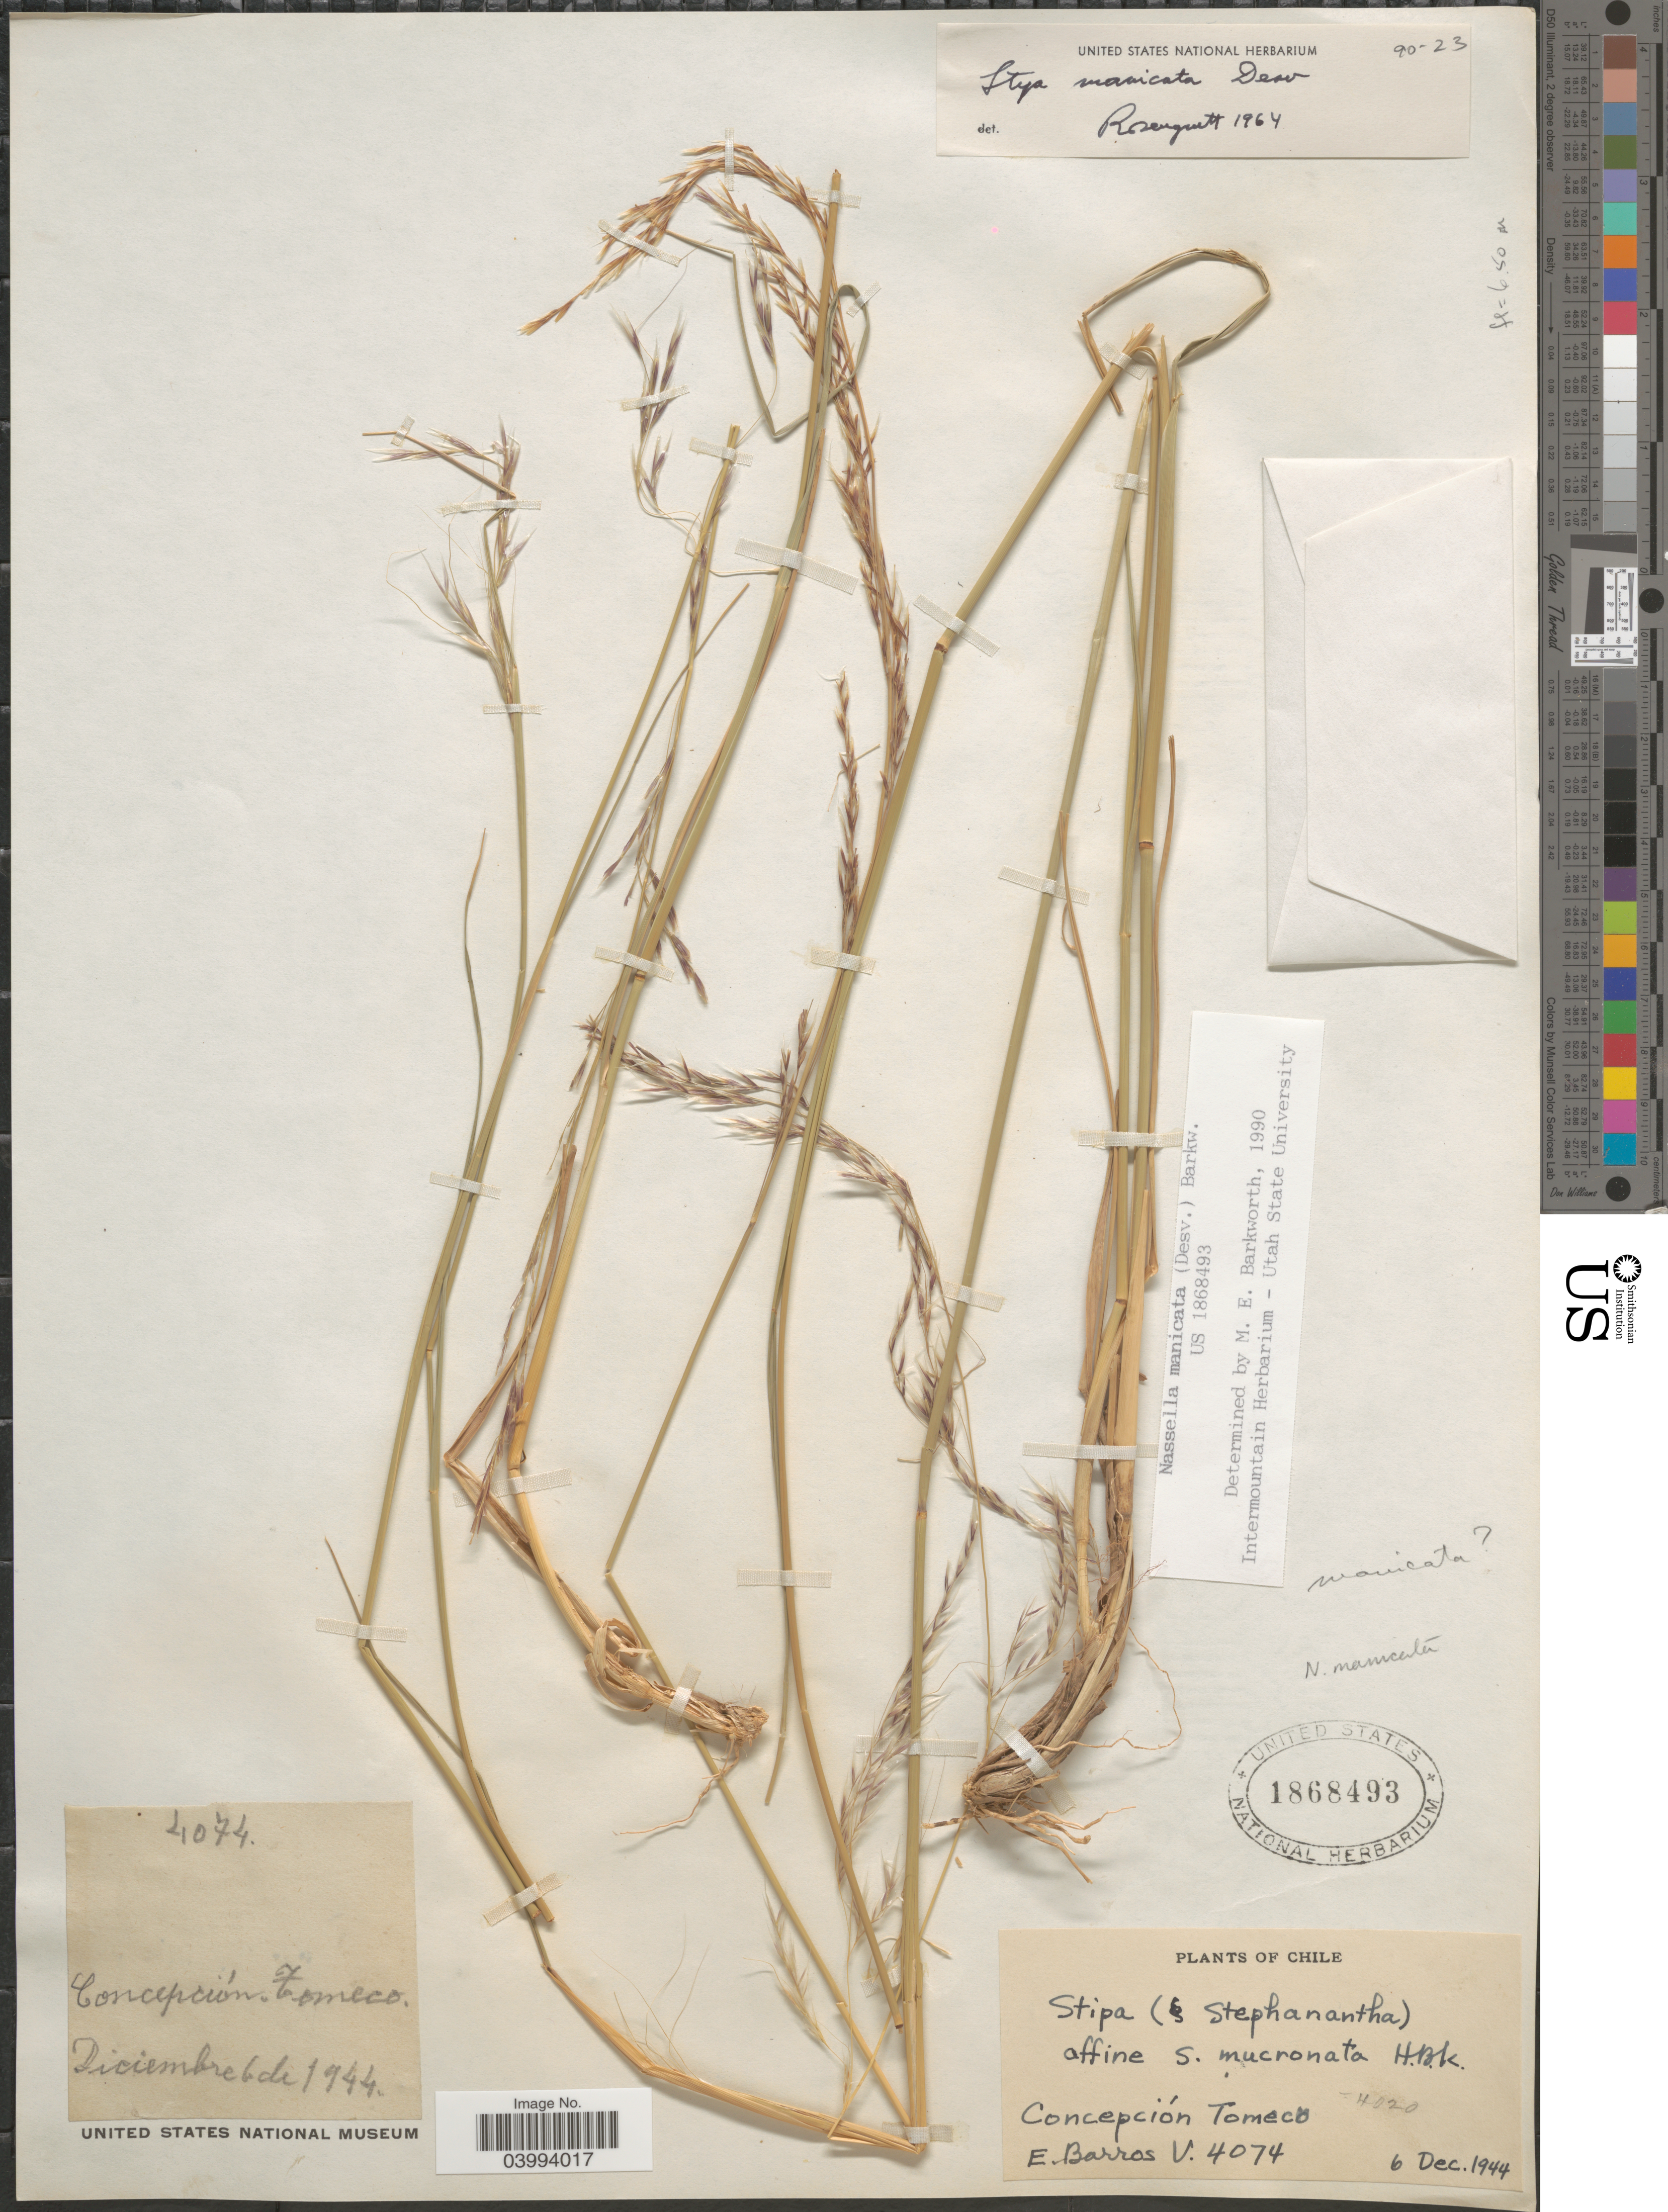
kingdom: Plantae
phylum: Tracheophyta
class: Liliopsida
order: Poales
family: Poaceae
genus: Nassella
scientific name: Nassella manicata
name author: (É. Desv.) Barkworth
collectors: E. Barros V.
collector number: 4074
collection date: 1944-12-06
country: Chile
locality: Concepción Tomeco.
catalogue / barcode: US 1868493